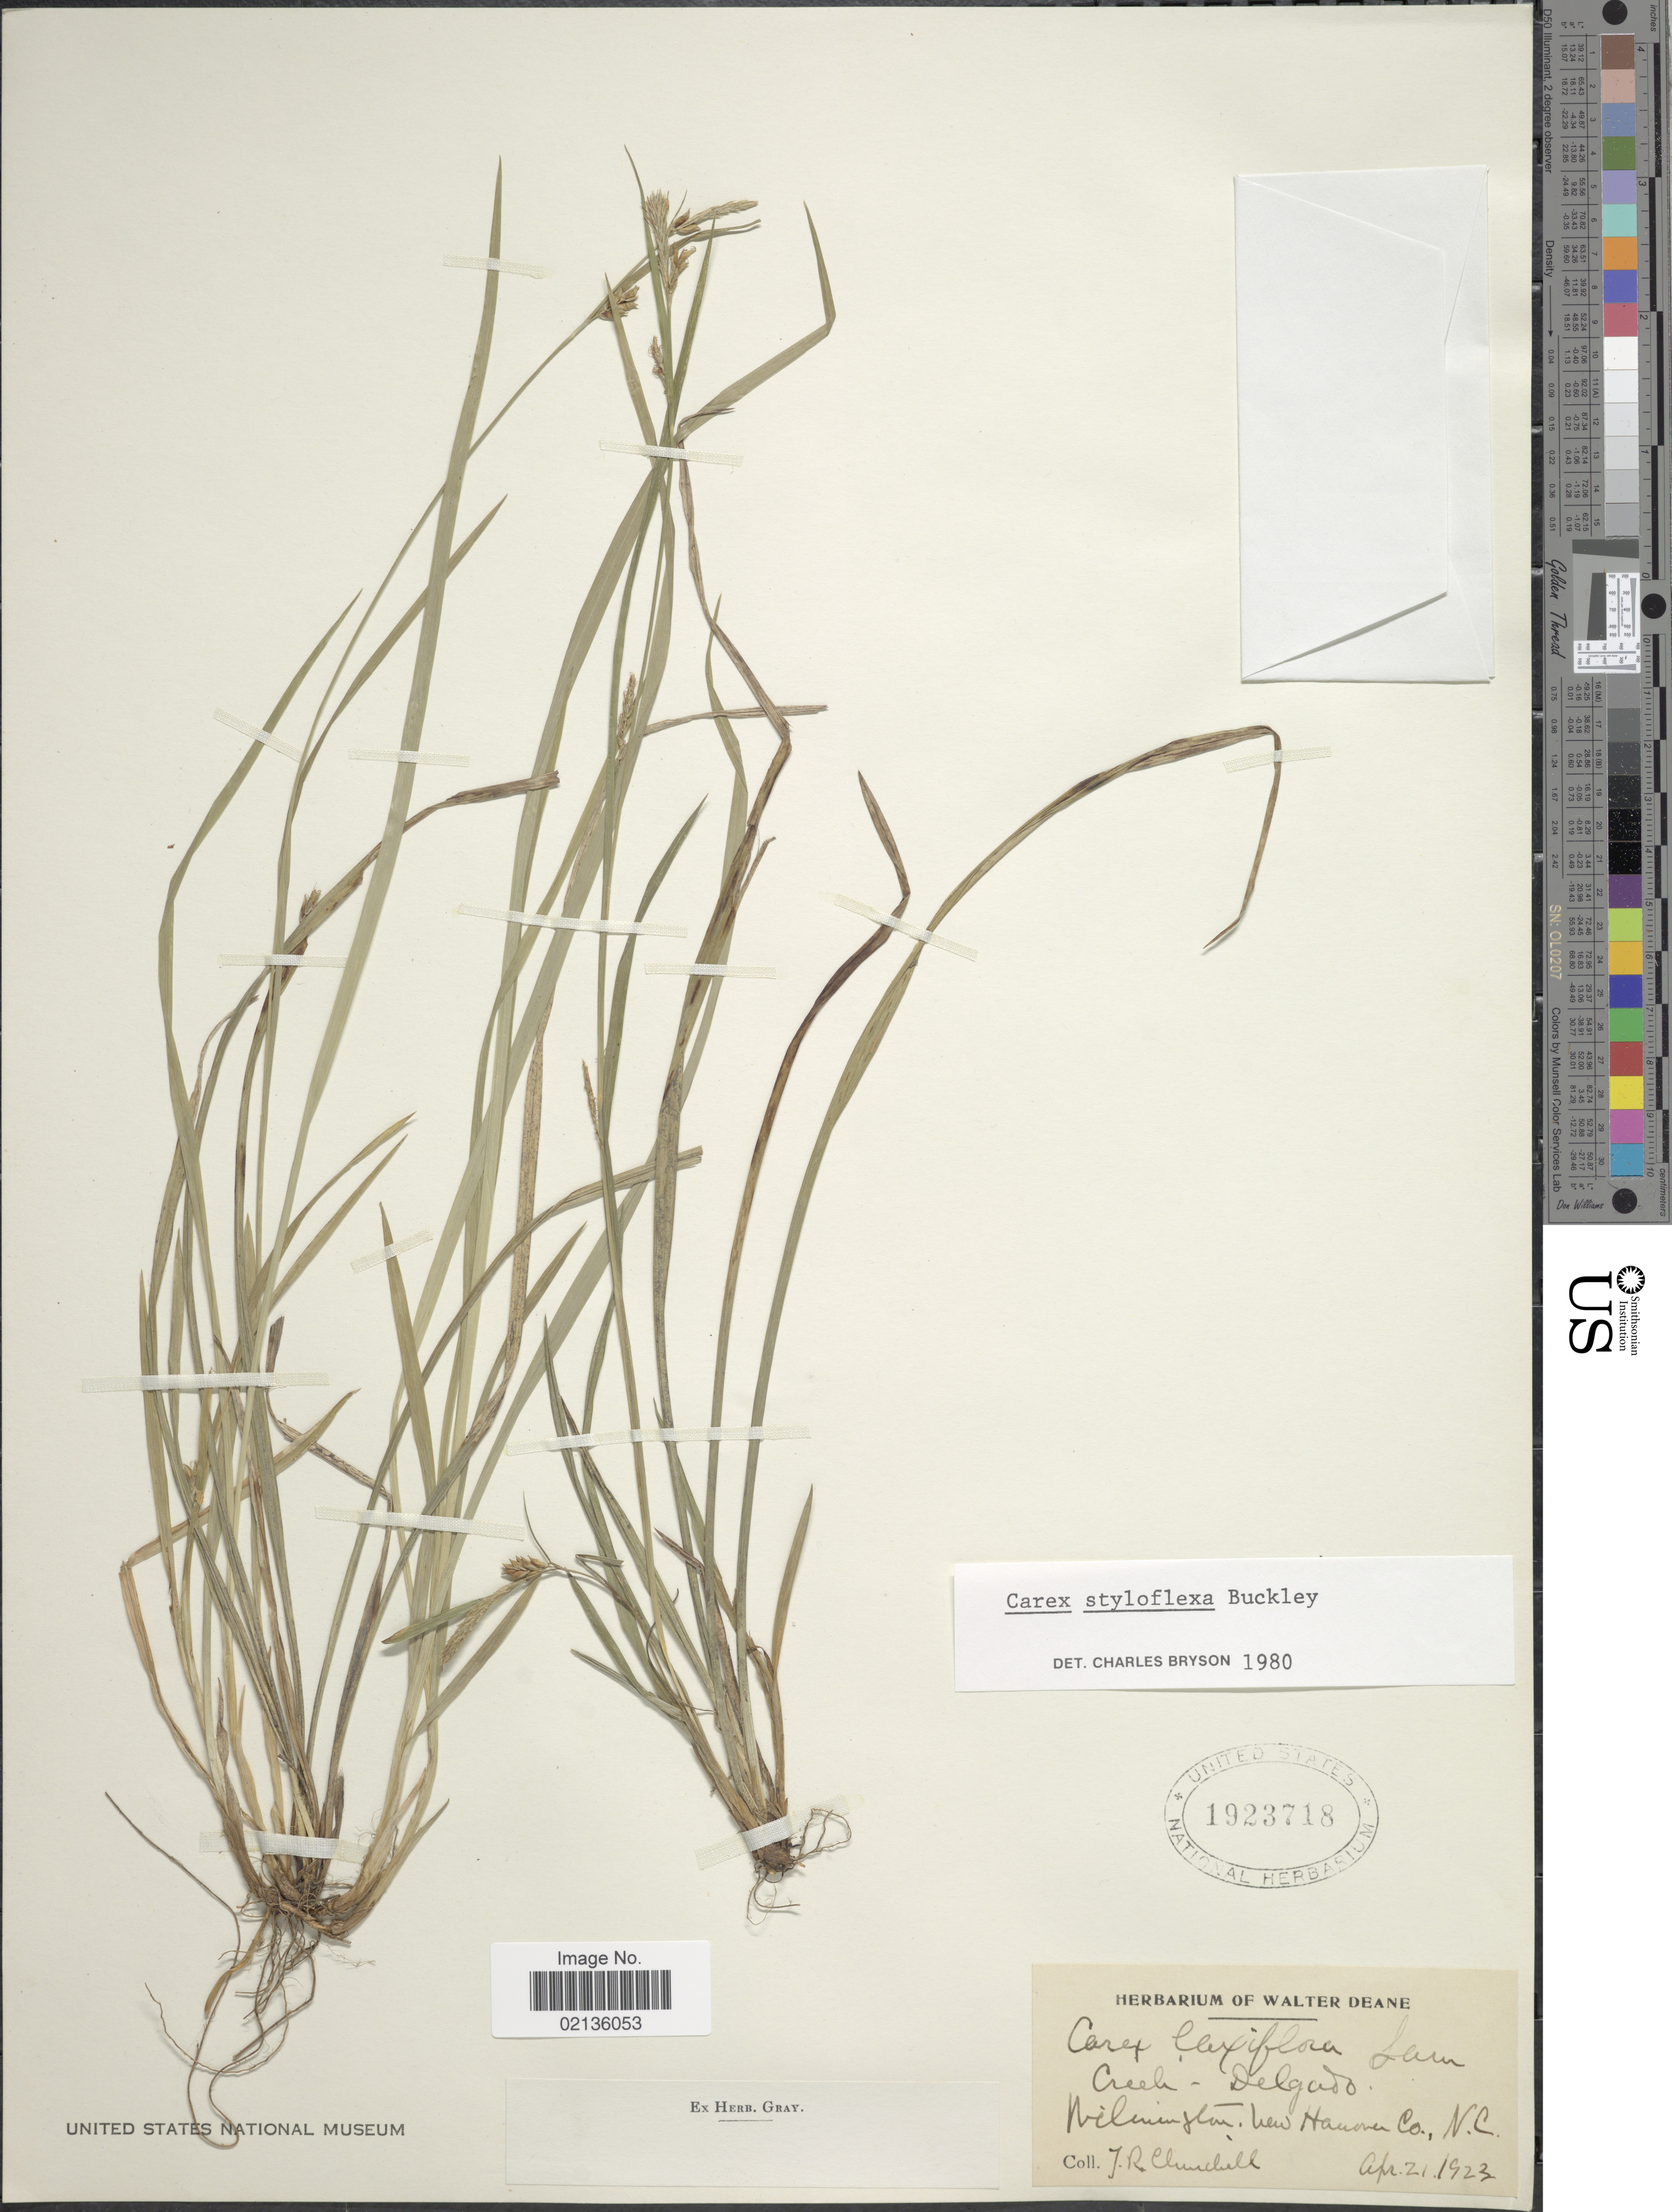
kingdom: Plantae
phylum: Tracheophyta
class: Liliopsida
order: Poales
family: Cyperaceae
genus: Carex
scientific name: Carex styloflexa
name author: Buckley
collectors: J. Churchill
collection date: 1923-04-21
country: United States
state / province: North Carolina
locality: Creek - Delgado, Wilmington, New Hanover Co., N.C.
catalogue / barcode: US 1923715